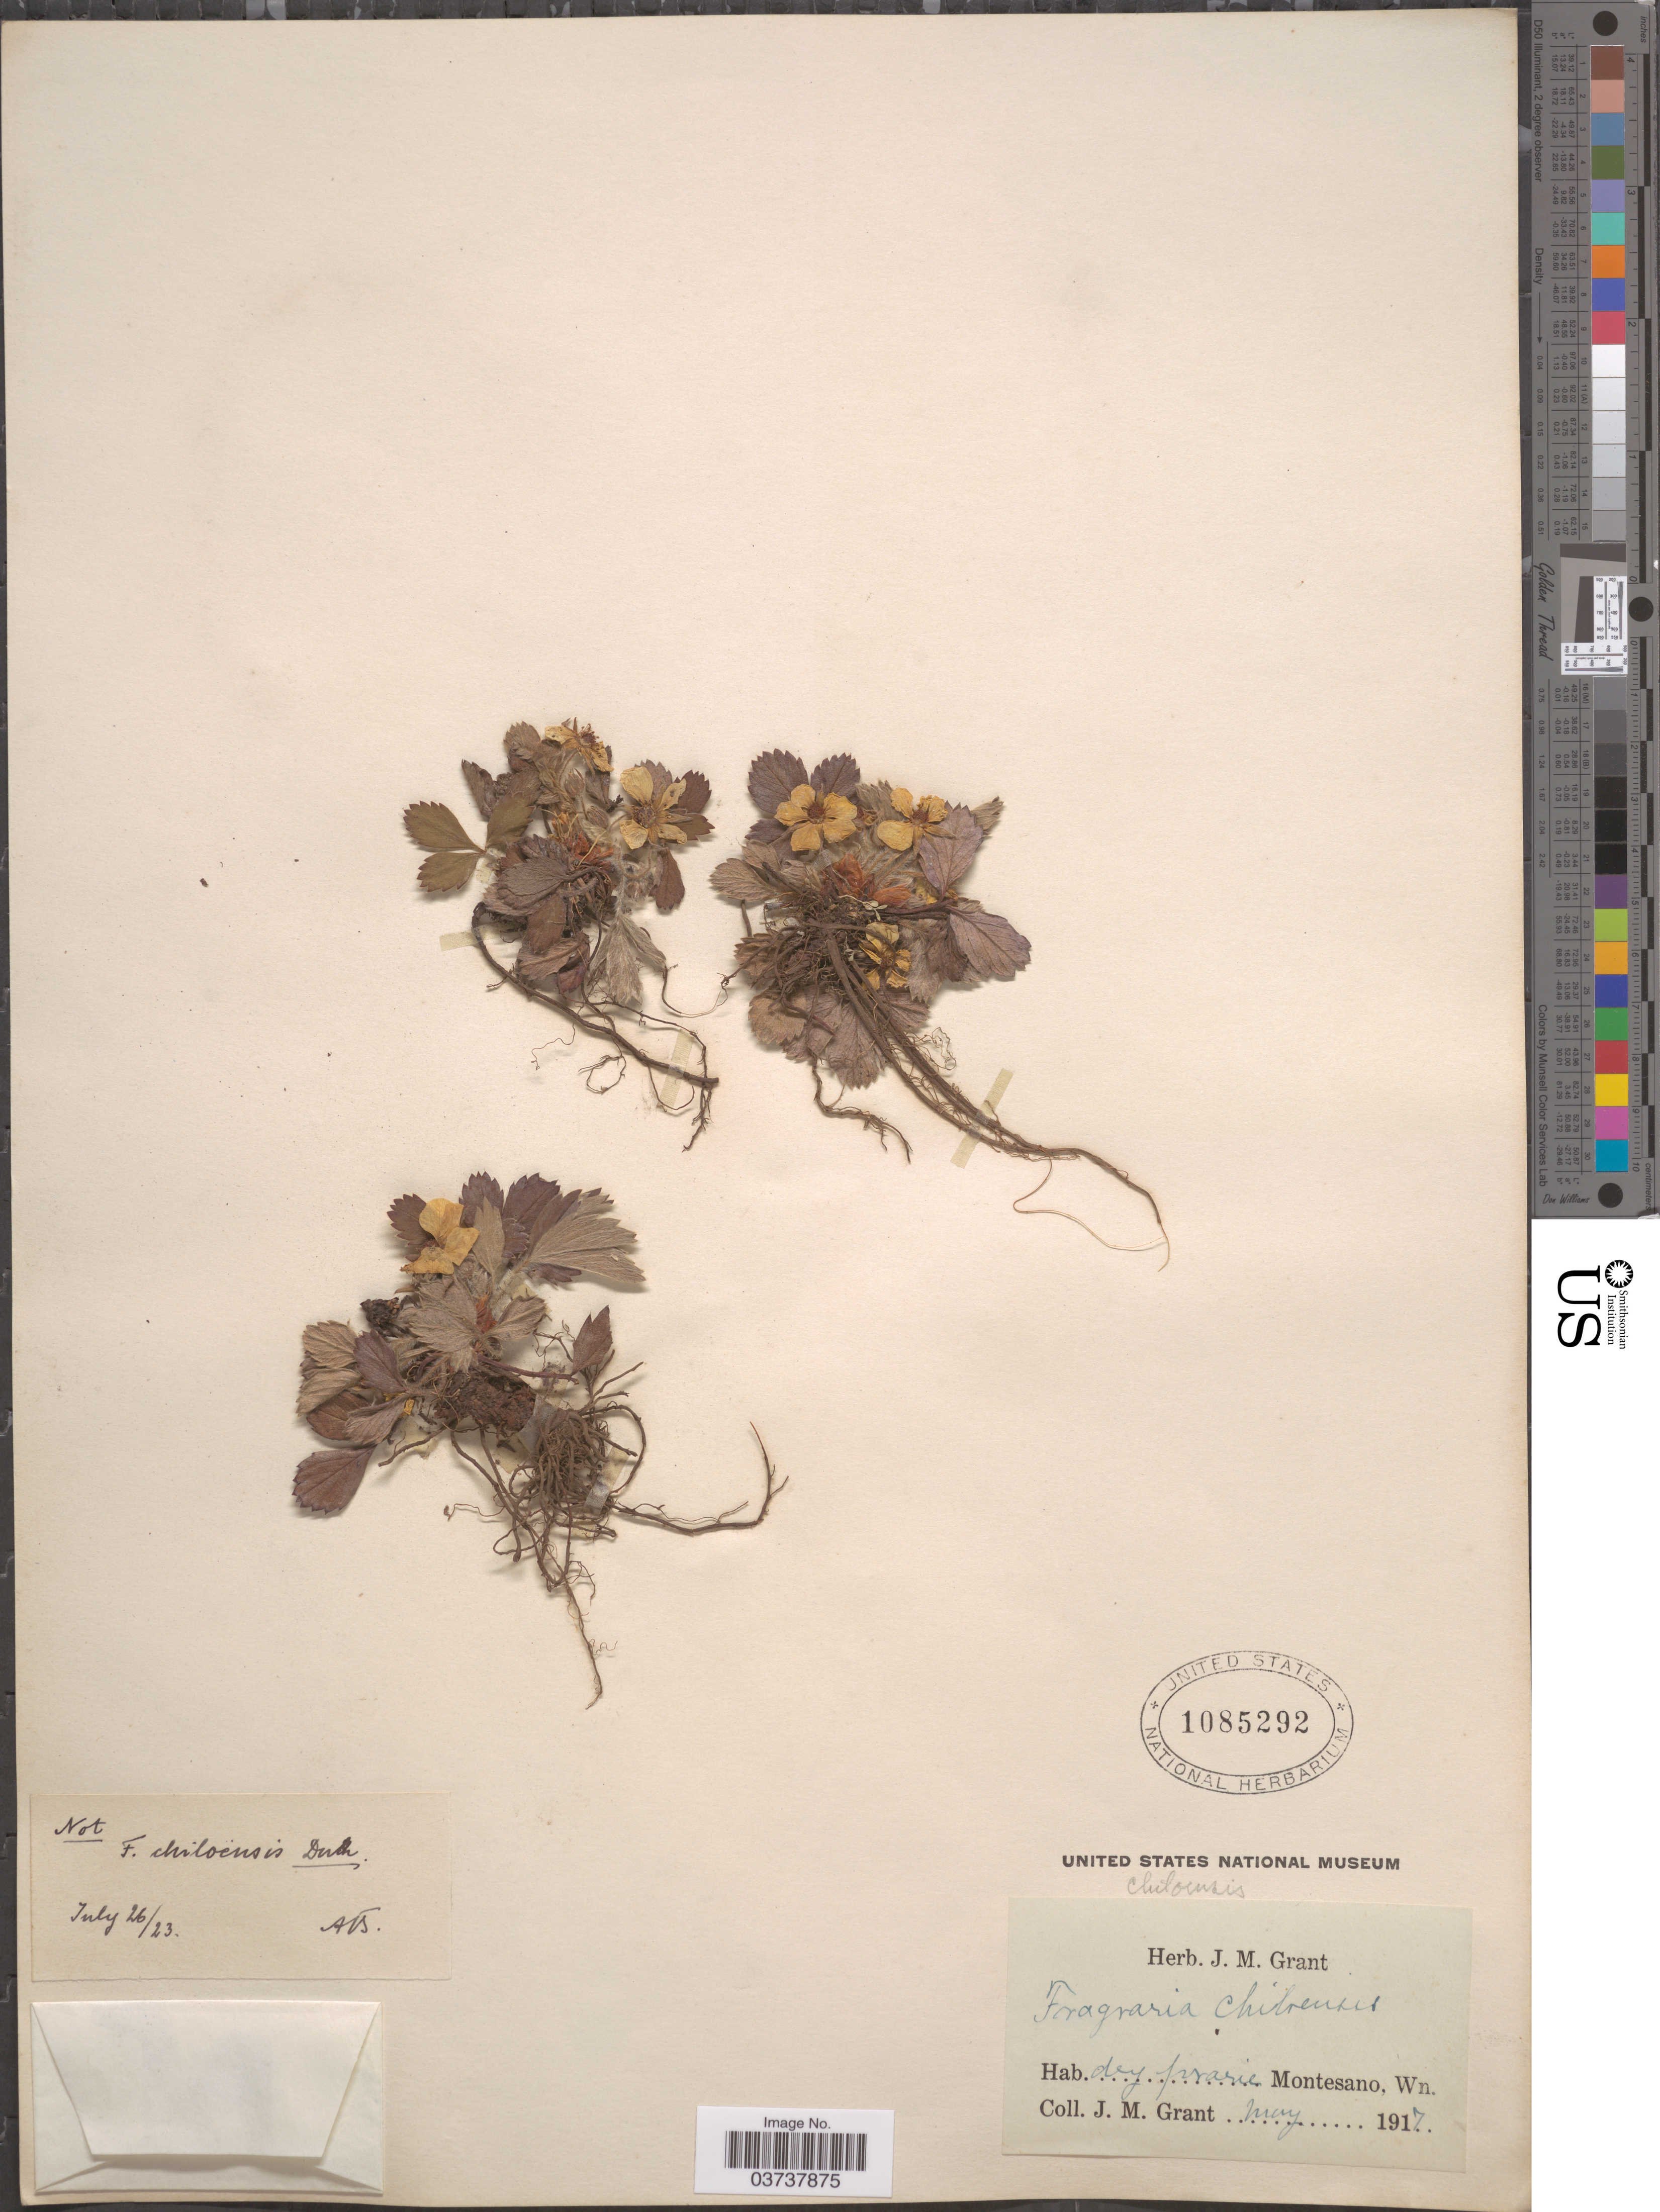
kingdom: Plantae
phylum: Tracheophyta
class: Magnoliopsida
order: Rosales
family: Rosaceae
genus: Fragaria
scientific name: Fragaria virginiana subsp. glauca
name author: (S. Watson) Staudt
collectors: J. M. Grant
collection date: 1917-05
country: United States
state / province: Washington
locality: Montesano, Wn.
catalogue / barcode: US 1085292